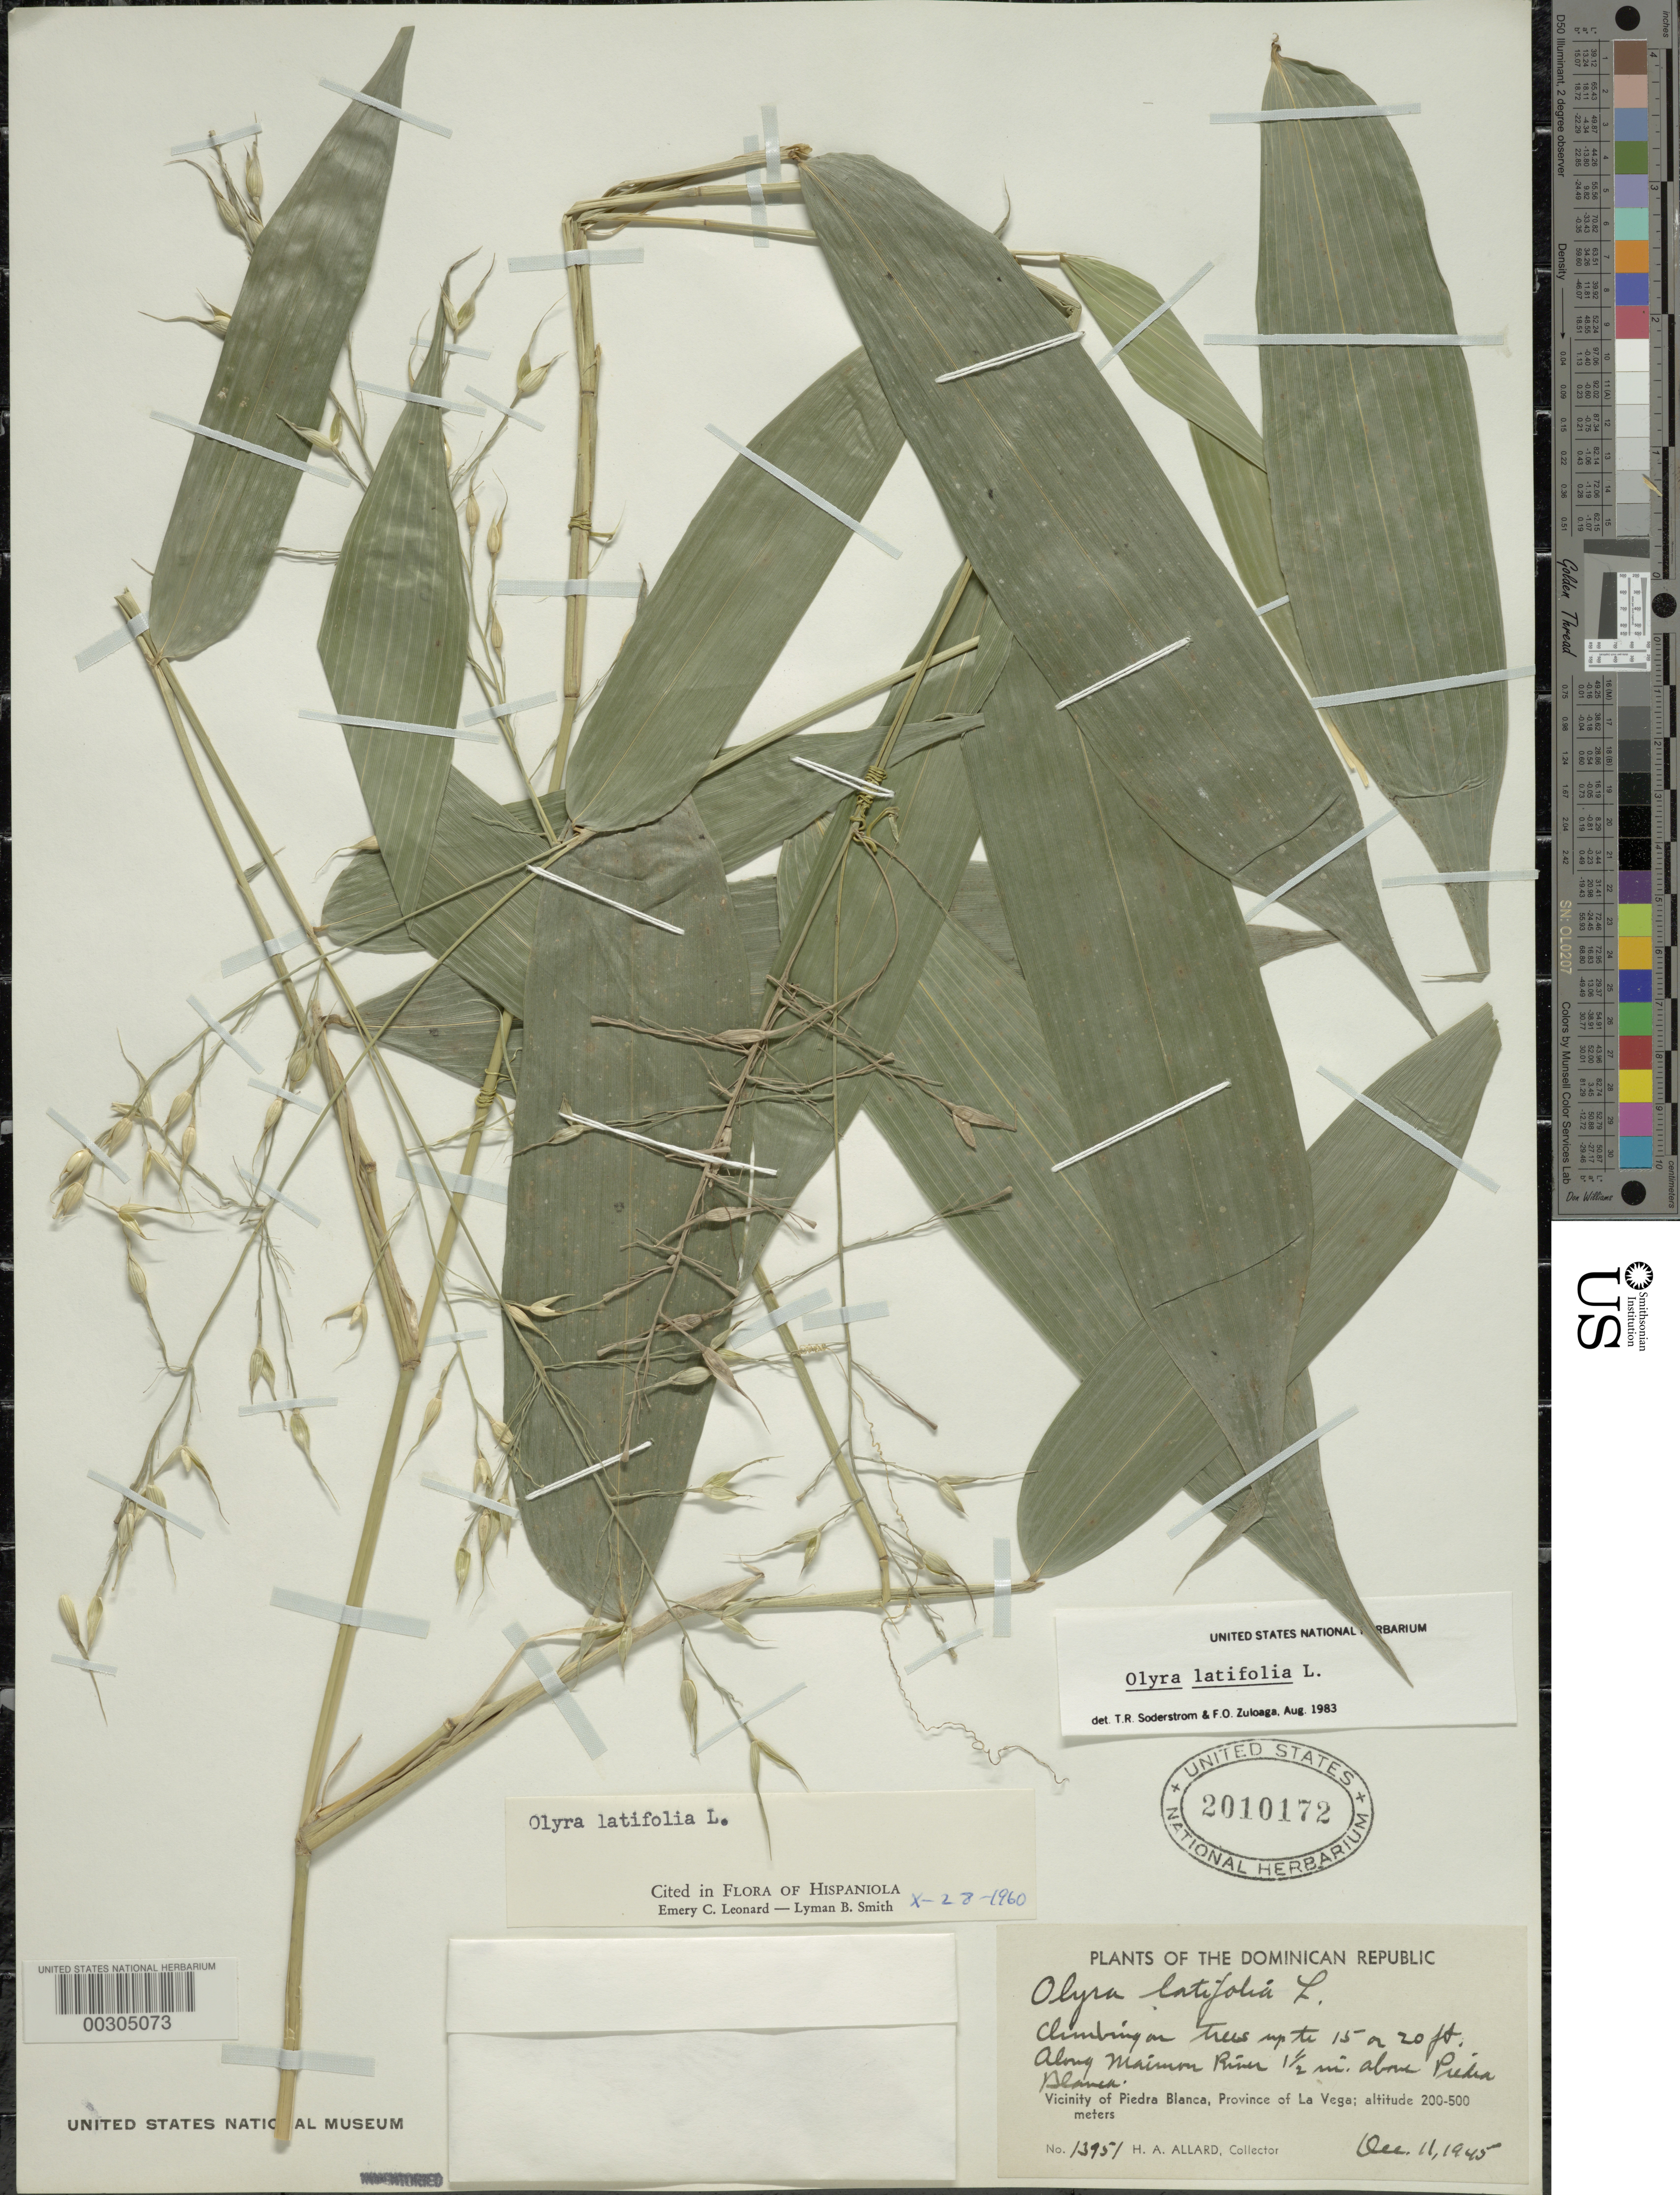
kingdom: Plantae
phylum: Tracheophyta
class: Liliopsida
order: Poales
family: Poaceae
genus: Olyra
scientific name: Olyra latifolia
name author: L.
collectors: H. A. Allard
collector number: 13951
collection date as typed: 11 Dec 1945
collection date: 1945-12-11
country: Dominican Republic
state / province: La Vega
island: Hispaniola Island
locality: Piedra blanca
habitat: climbing on talus slope 15 or 20 ft along river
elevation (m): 200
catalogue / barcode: US 2010172